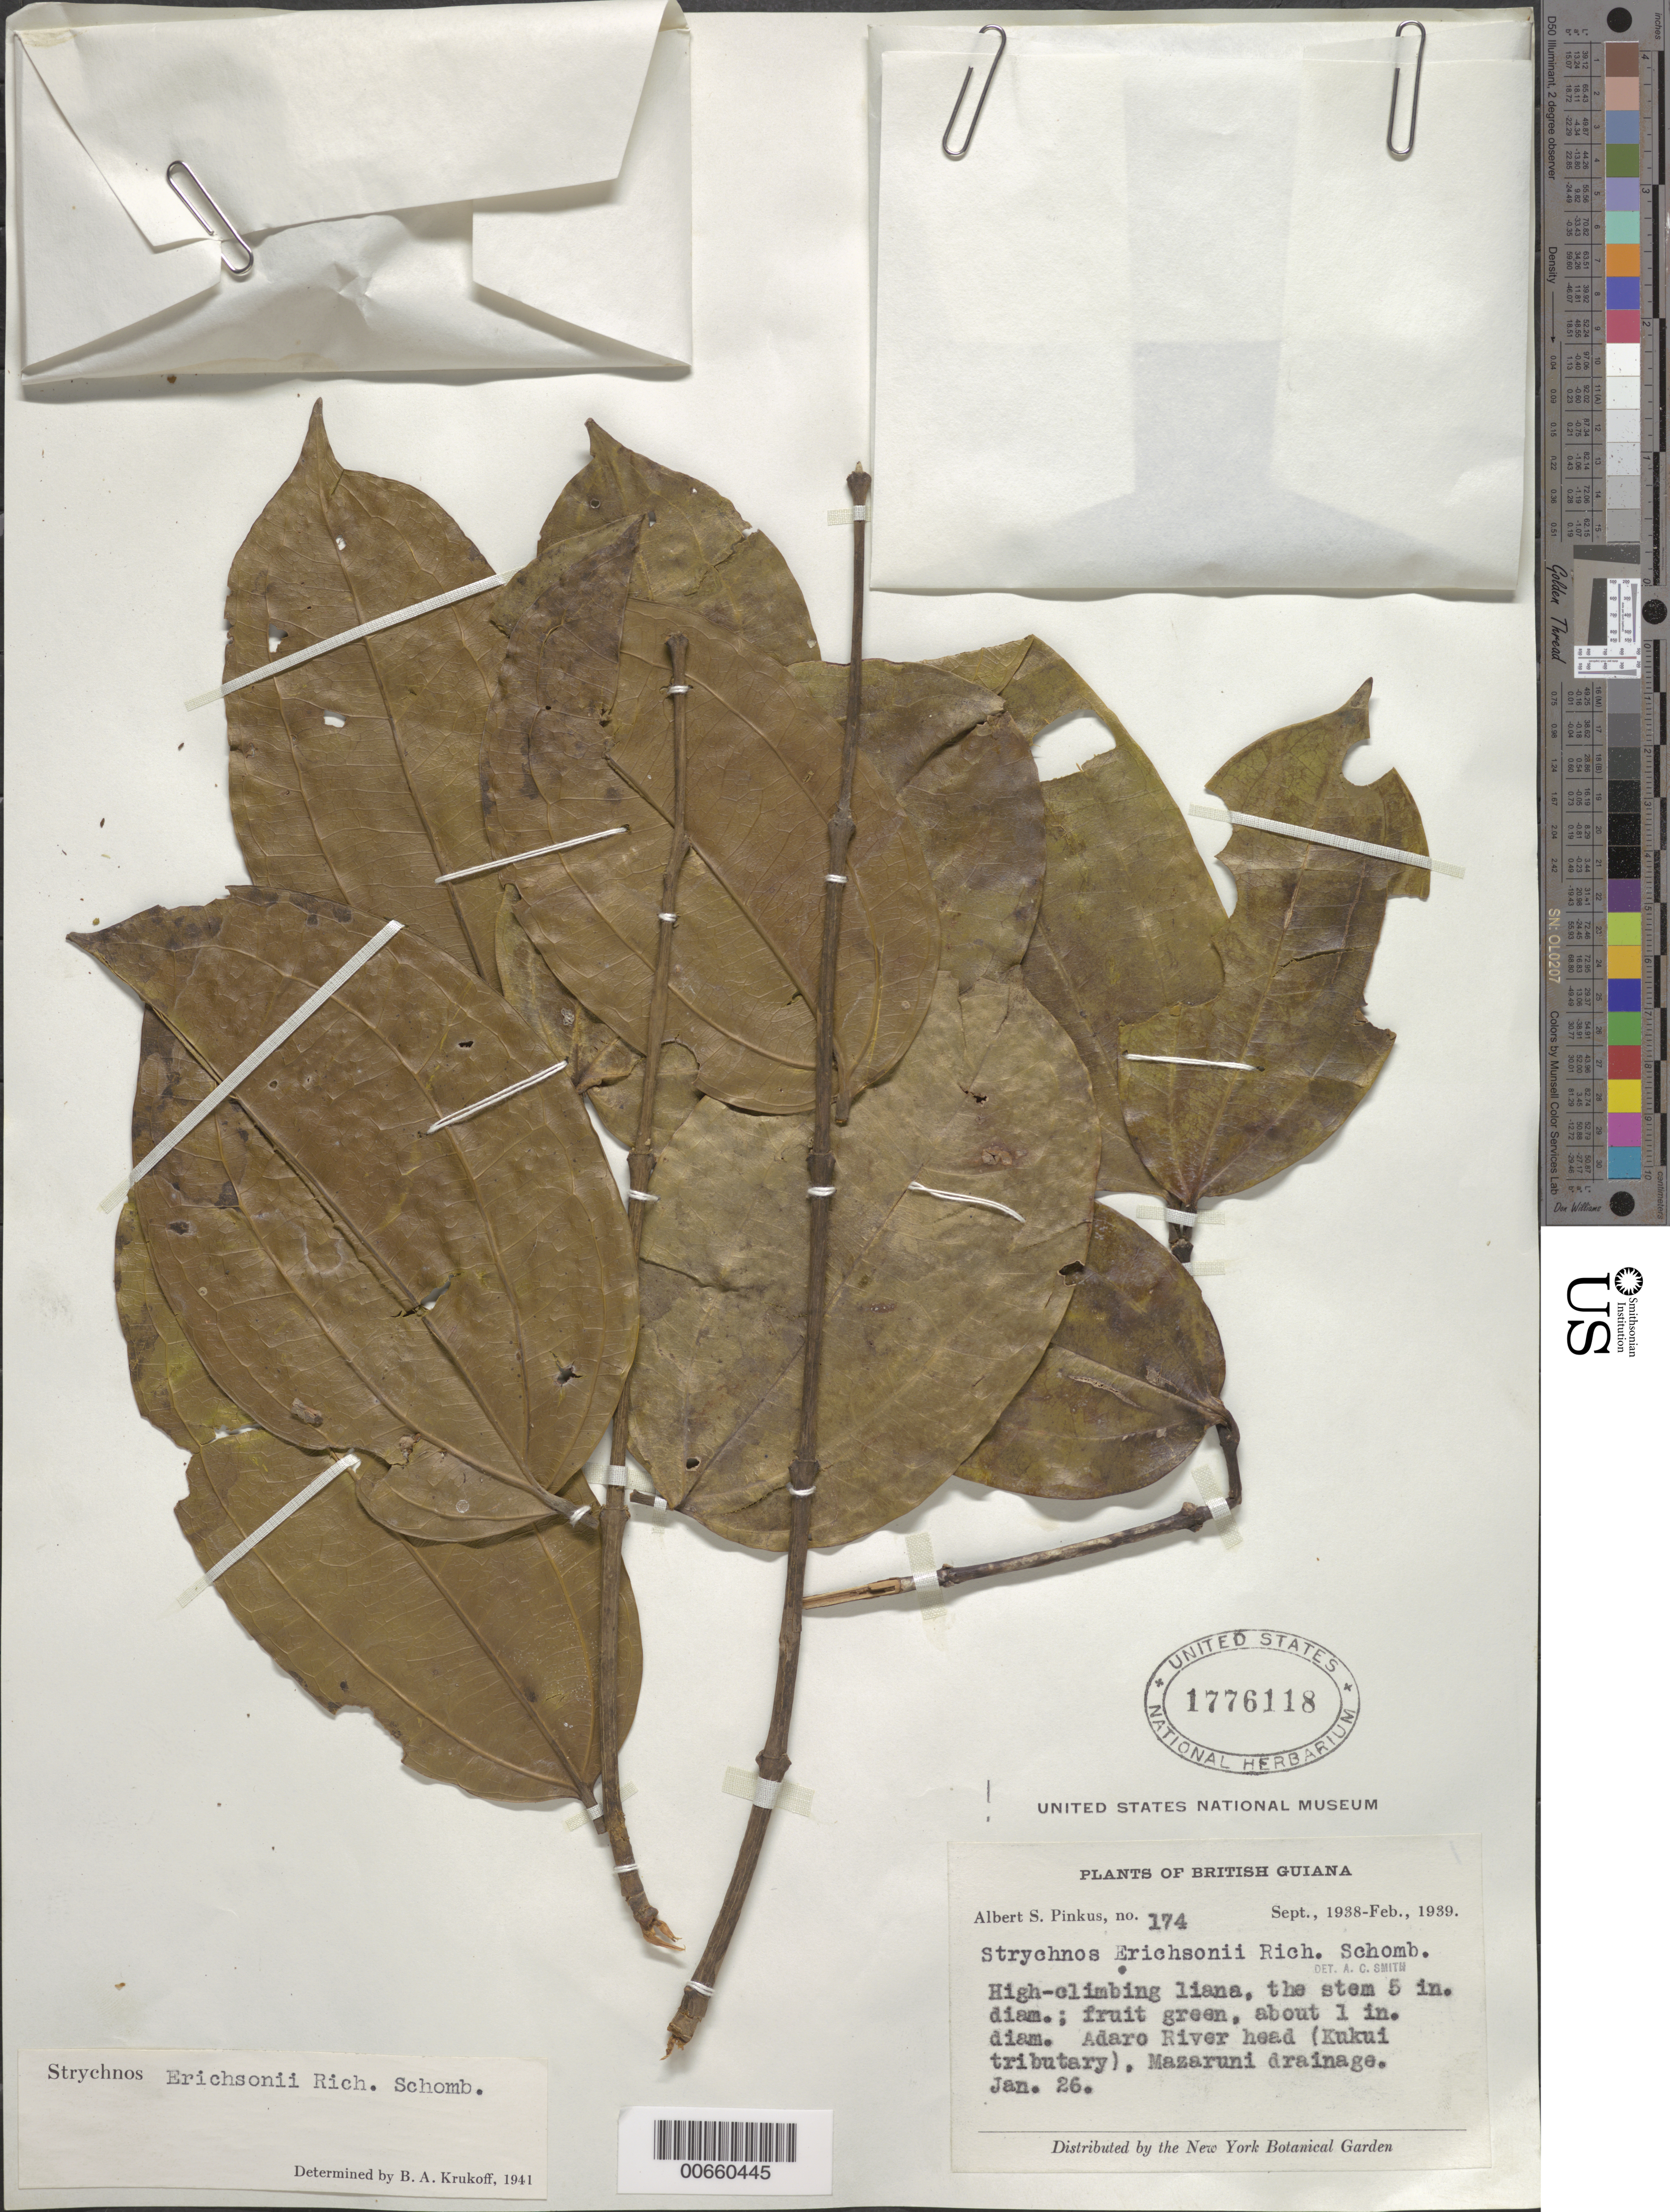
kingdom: Plantae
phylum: Tracheophyta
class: Magnoliopsida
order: Gentianales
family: Loganiaceae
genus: Strychnos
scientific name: Strychnos erichsonii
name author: R.H. Schomb. ex Progel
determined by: Krukoff, B. A.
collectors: A. Pinkus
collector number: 174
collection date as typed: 26-Jan-39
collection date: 1939-01-26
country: Guyana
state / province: Cuyuni-Mazaruni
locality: Arabaru R. (Kako trib.), upper Mazaruni drainage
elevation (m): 610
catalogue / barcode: US 1776118